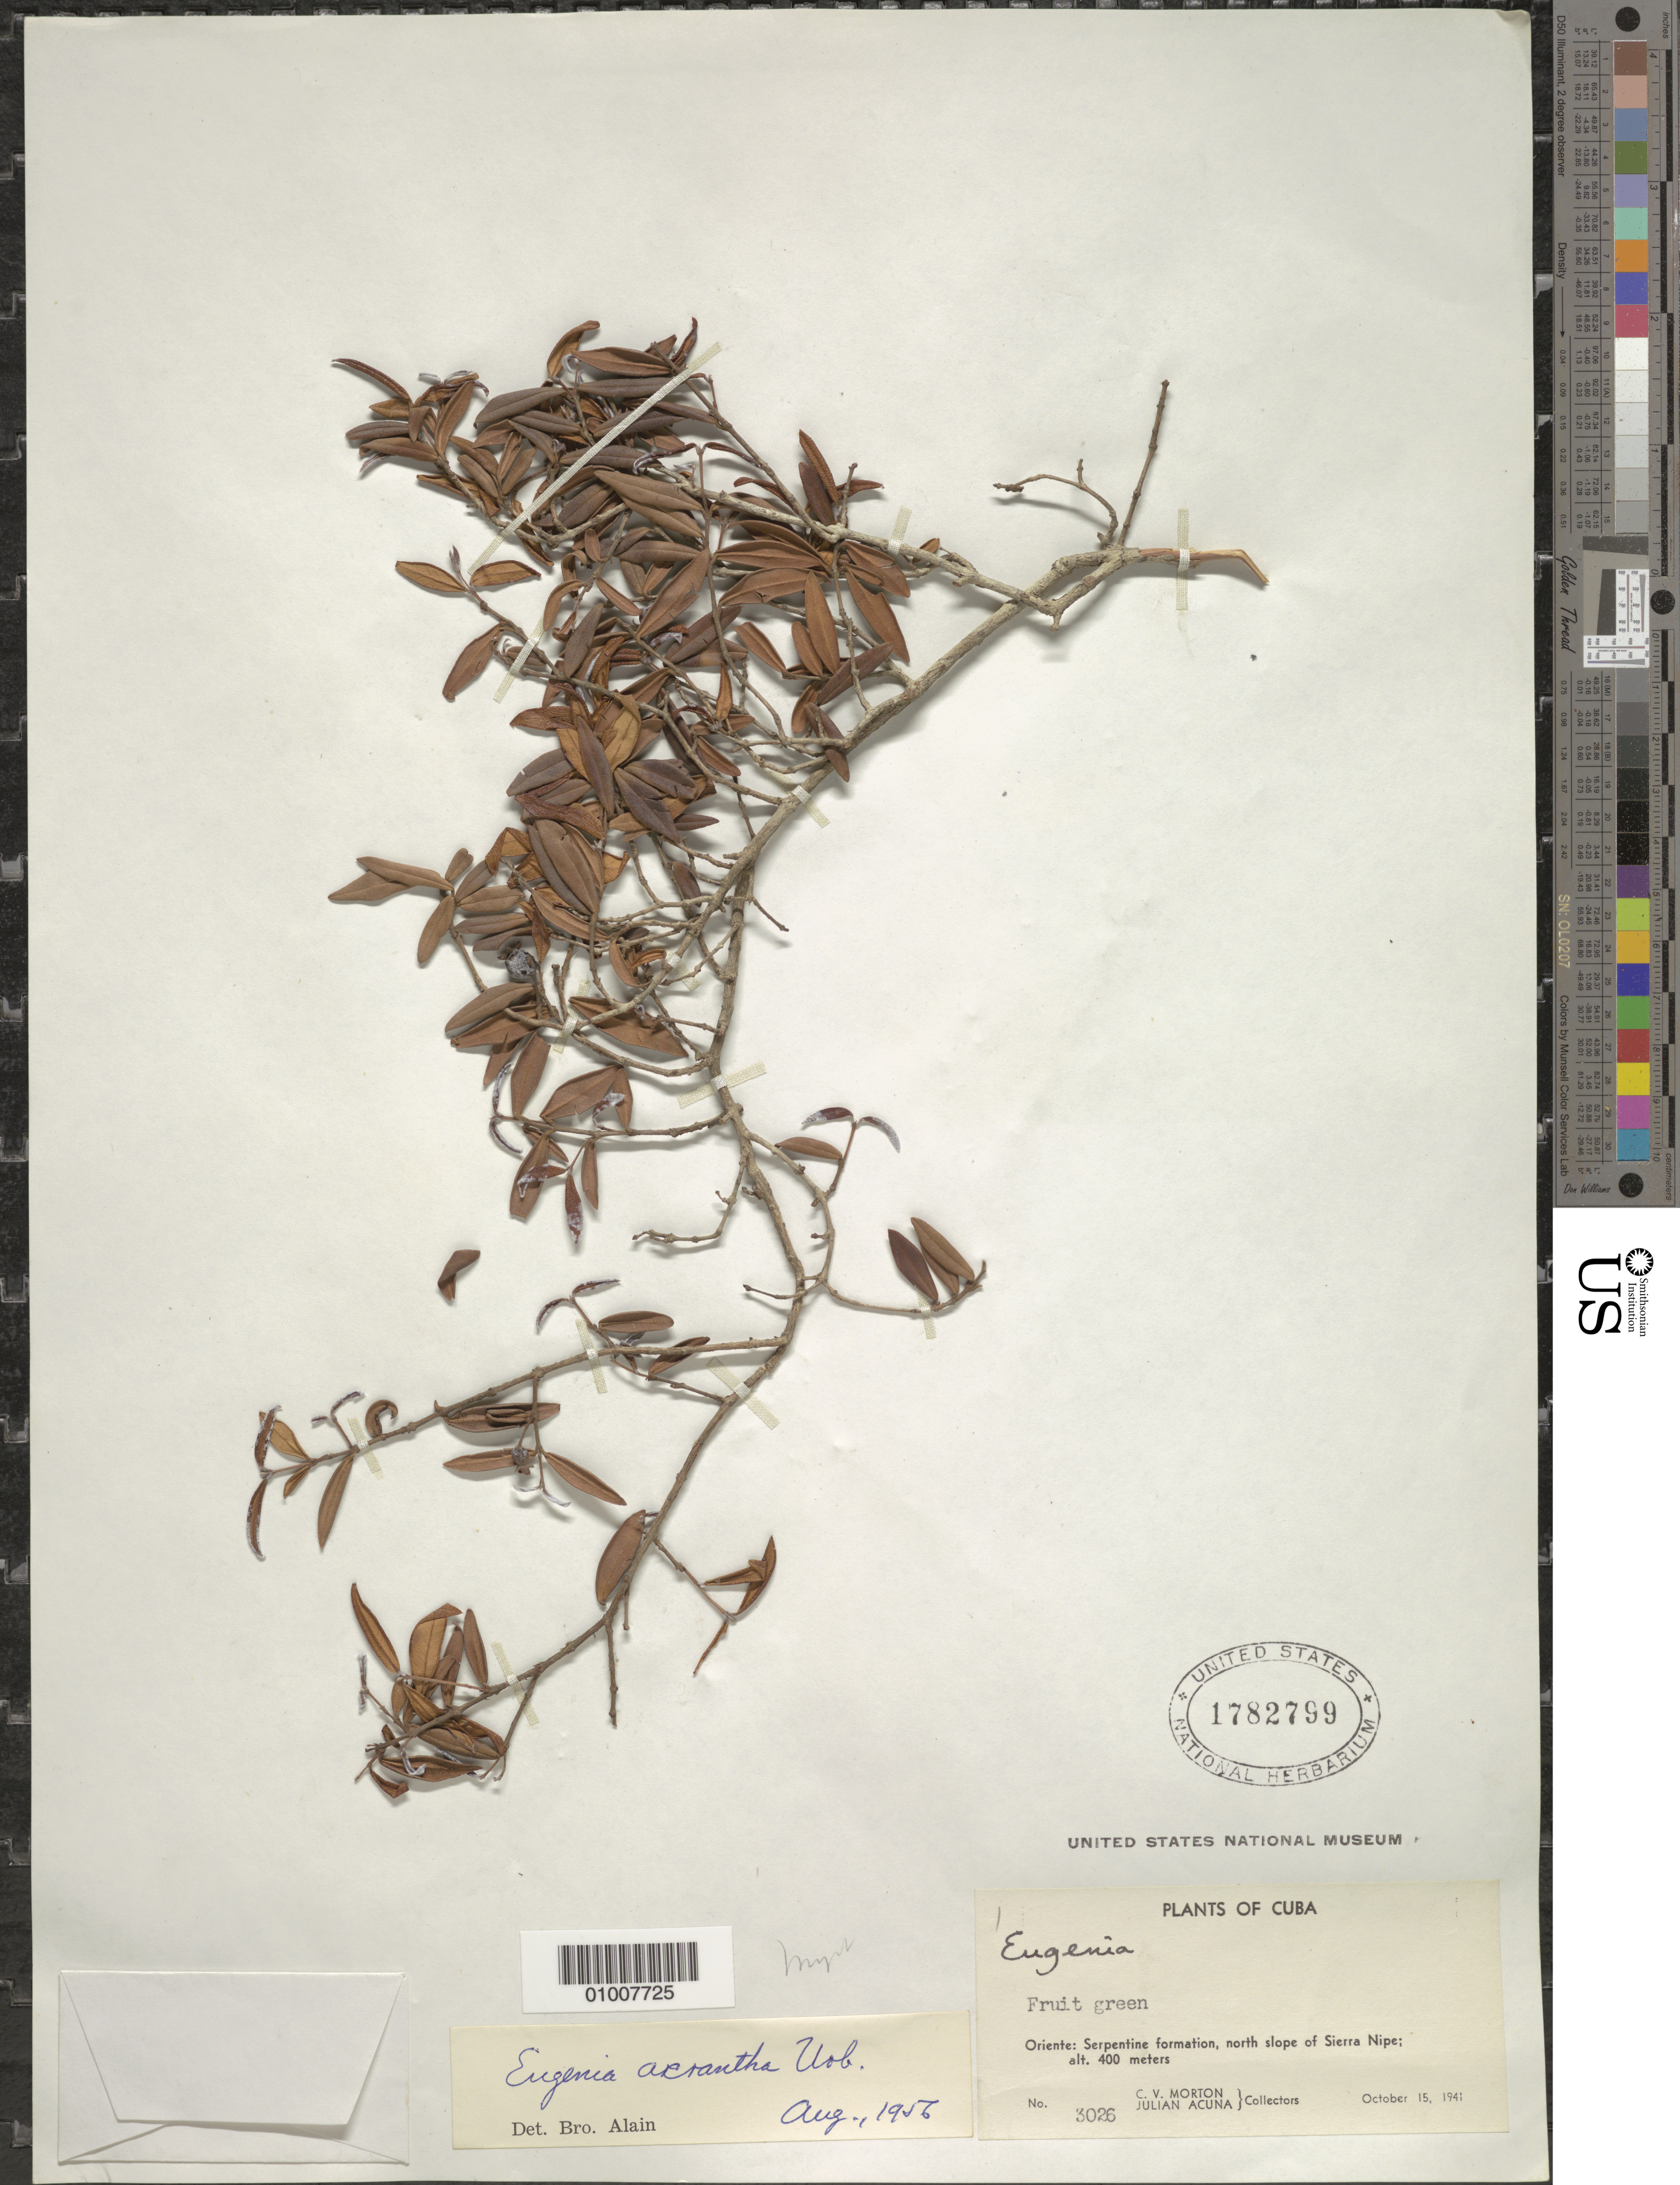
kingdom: Plantae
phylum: Tracheophyta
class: Magnoliopsida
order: Myrtales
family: Myrtaceae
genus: Eugenia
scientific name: Eugenia acrantha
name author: Urb.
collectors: C. V. Morton & J. Acuña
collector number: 3026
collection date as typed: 15 Oct 1941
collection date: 1941-10-15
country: Cuba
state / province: Holguín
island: Cuba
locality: North slope Sierra Nipe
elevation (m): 400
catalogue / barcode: US 1782799